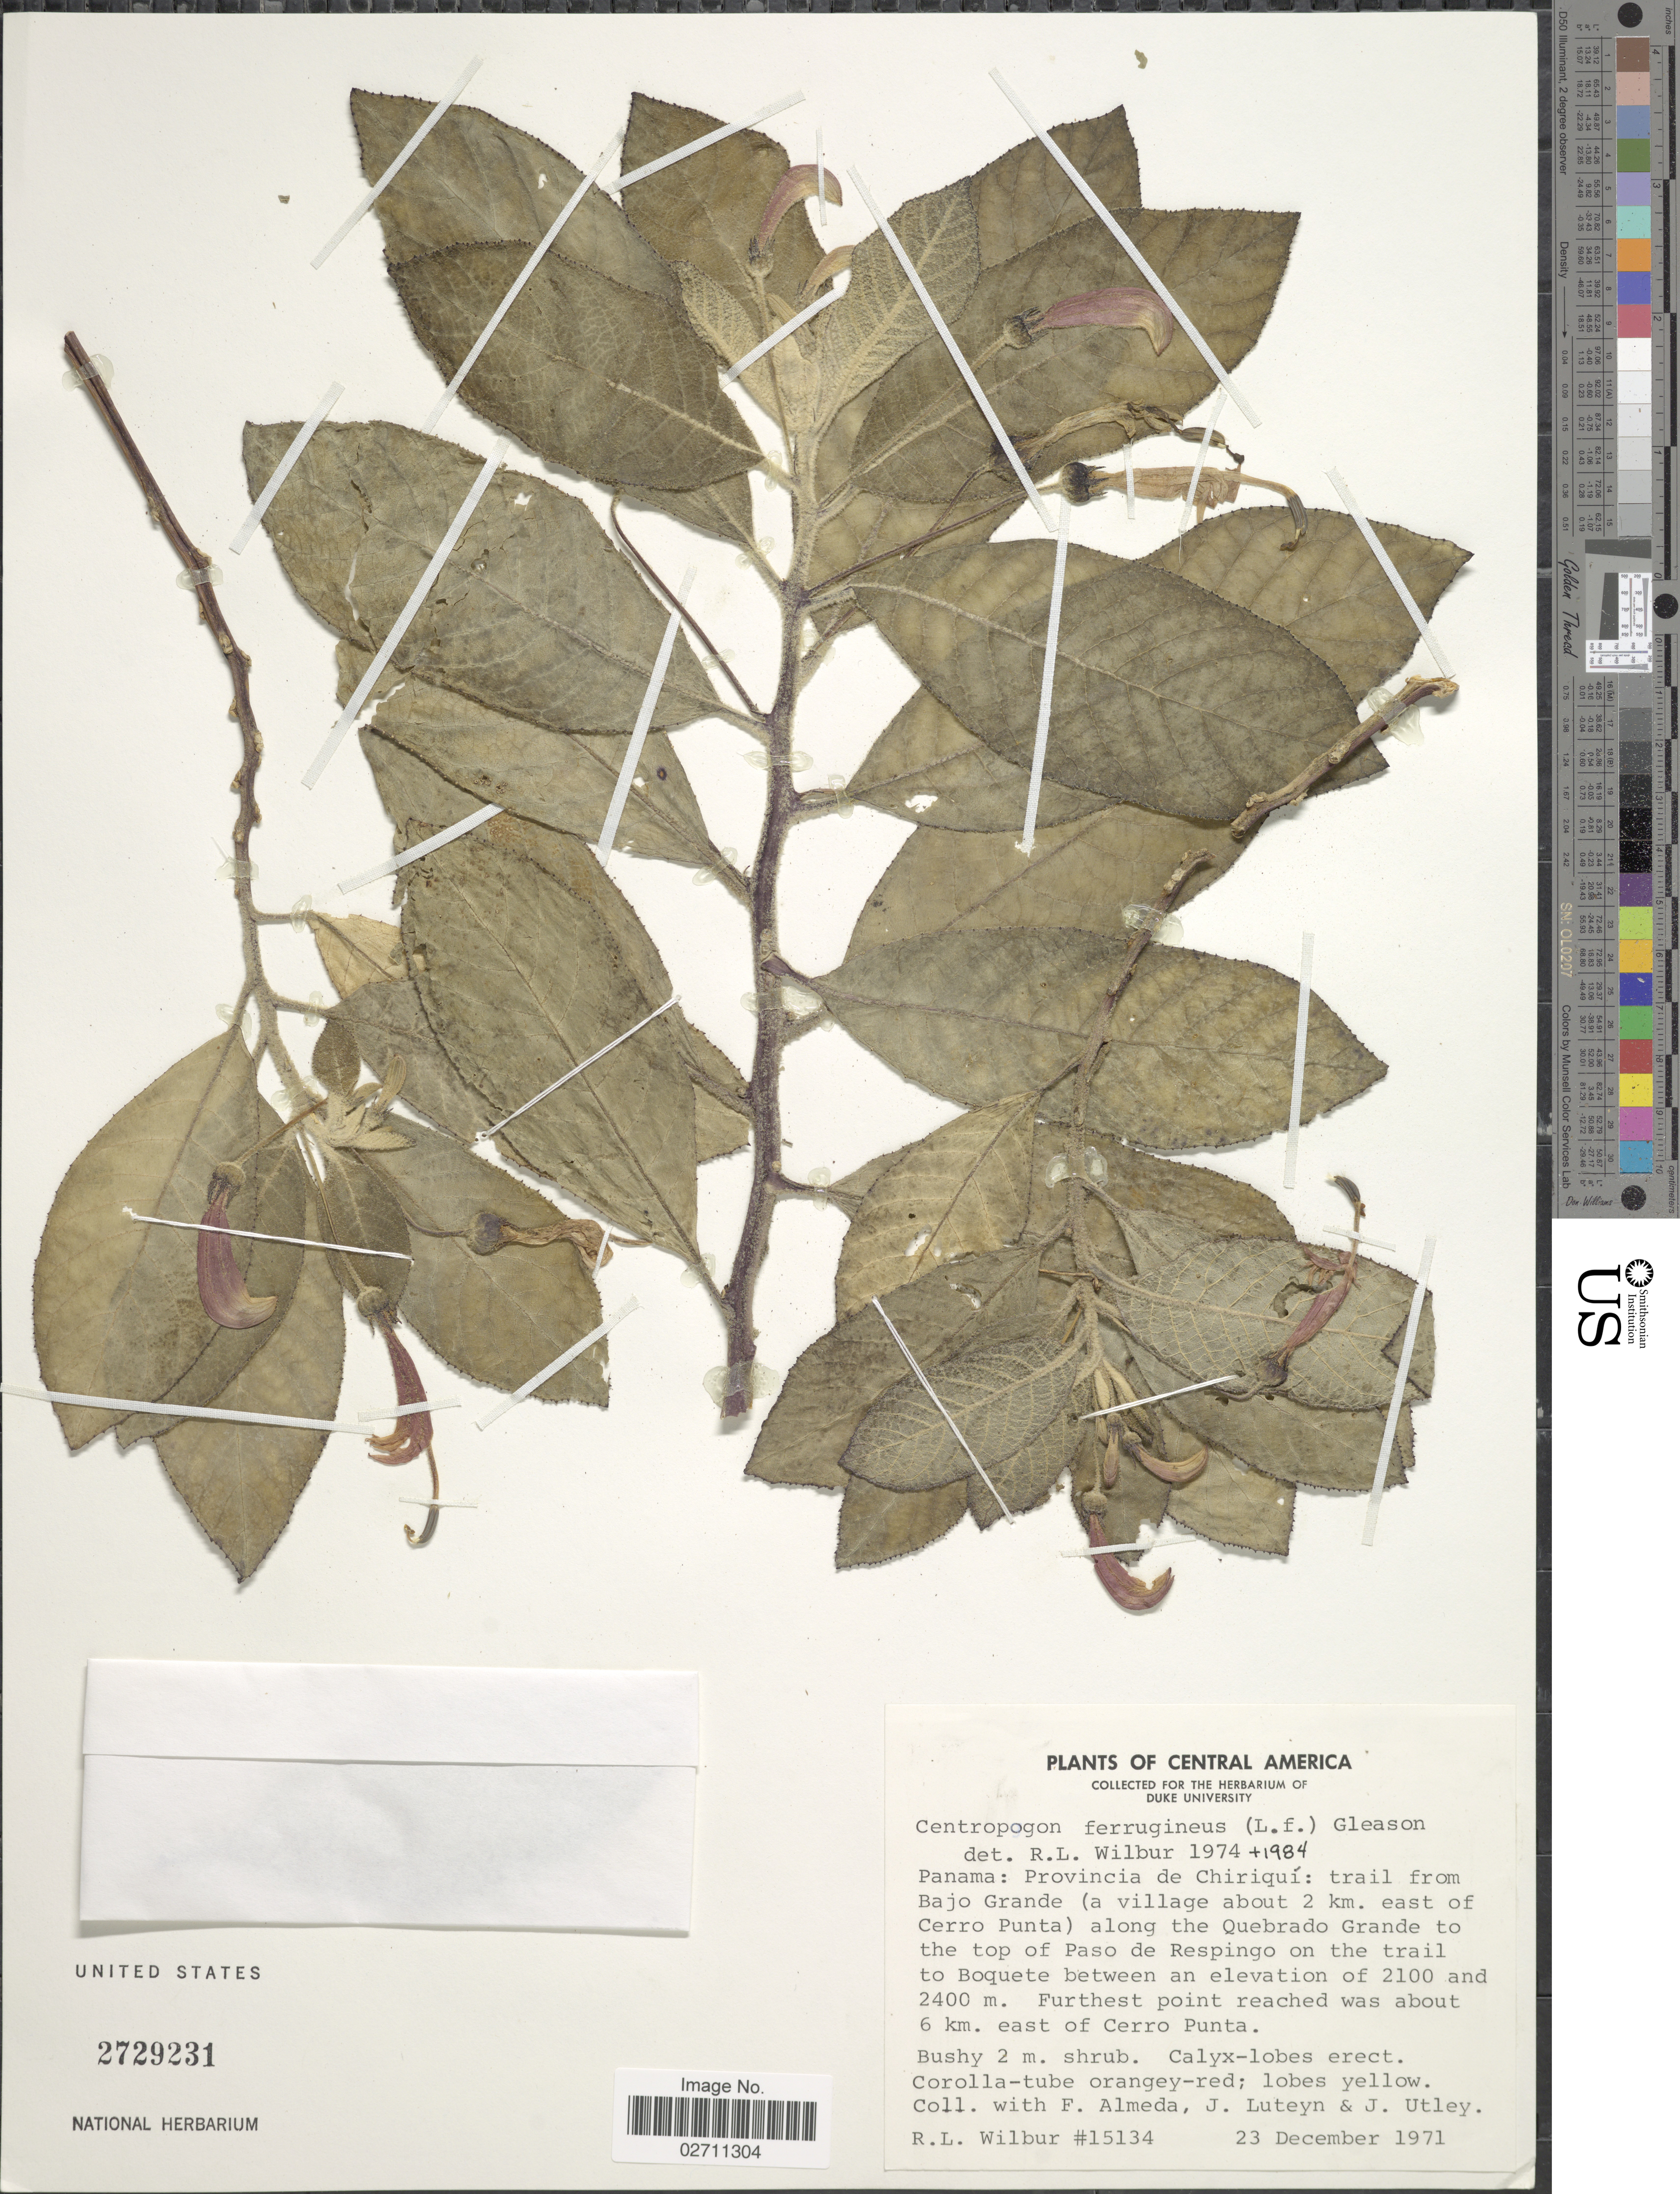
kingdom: Plantae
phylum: Tracheophyta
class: Magnoliopsida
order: Asterales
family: Campanulaceae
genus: Centropogon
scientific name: Centropogon ferrugineus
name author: (L. f.) Gleason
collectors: F. Almeda, J. L. Luteyn, J. Utley & R. L. Wilbur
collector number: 15134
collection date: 1971-12-23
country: Panama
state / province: Chiriqui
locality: Trail from Bajo Grande (a village about 2 km. east of Cerro Punta) along the Quebrado Grande to the top of Paso the Respingo on the trail to Boquete, furthest point reached was 6 km. east of Cerro Punta.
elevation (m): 2100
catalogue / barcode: US 2729231